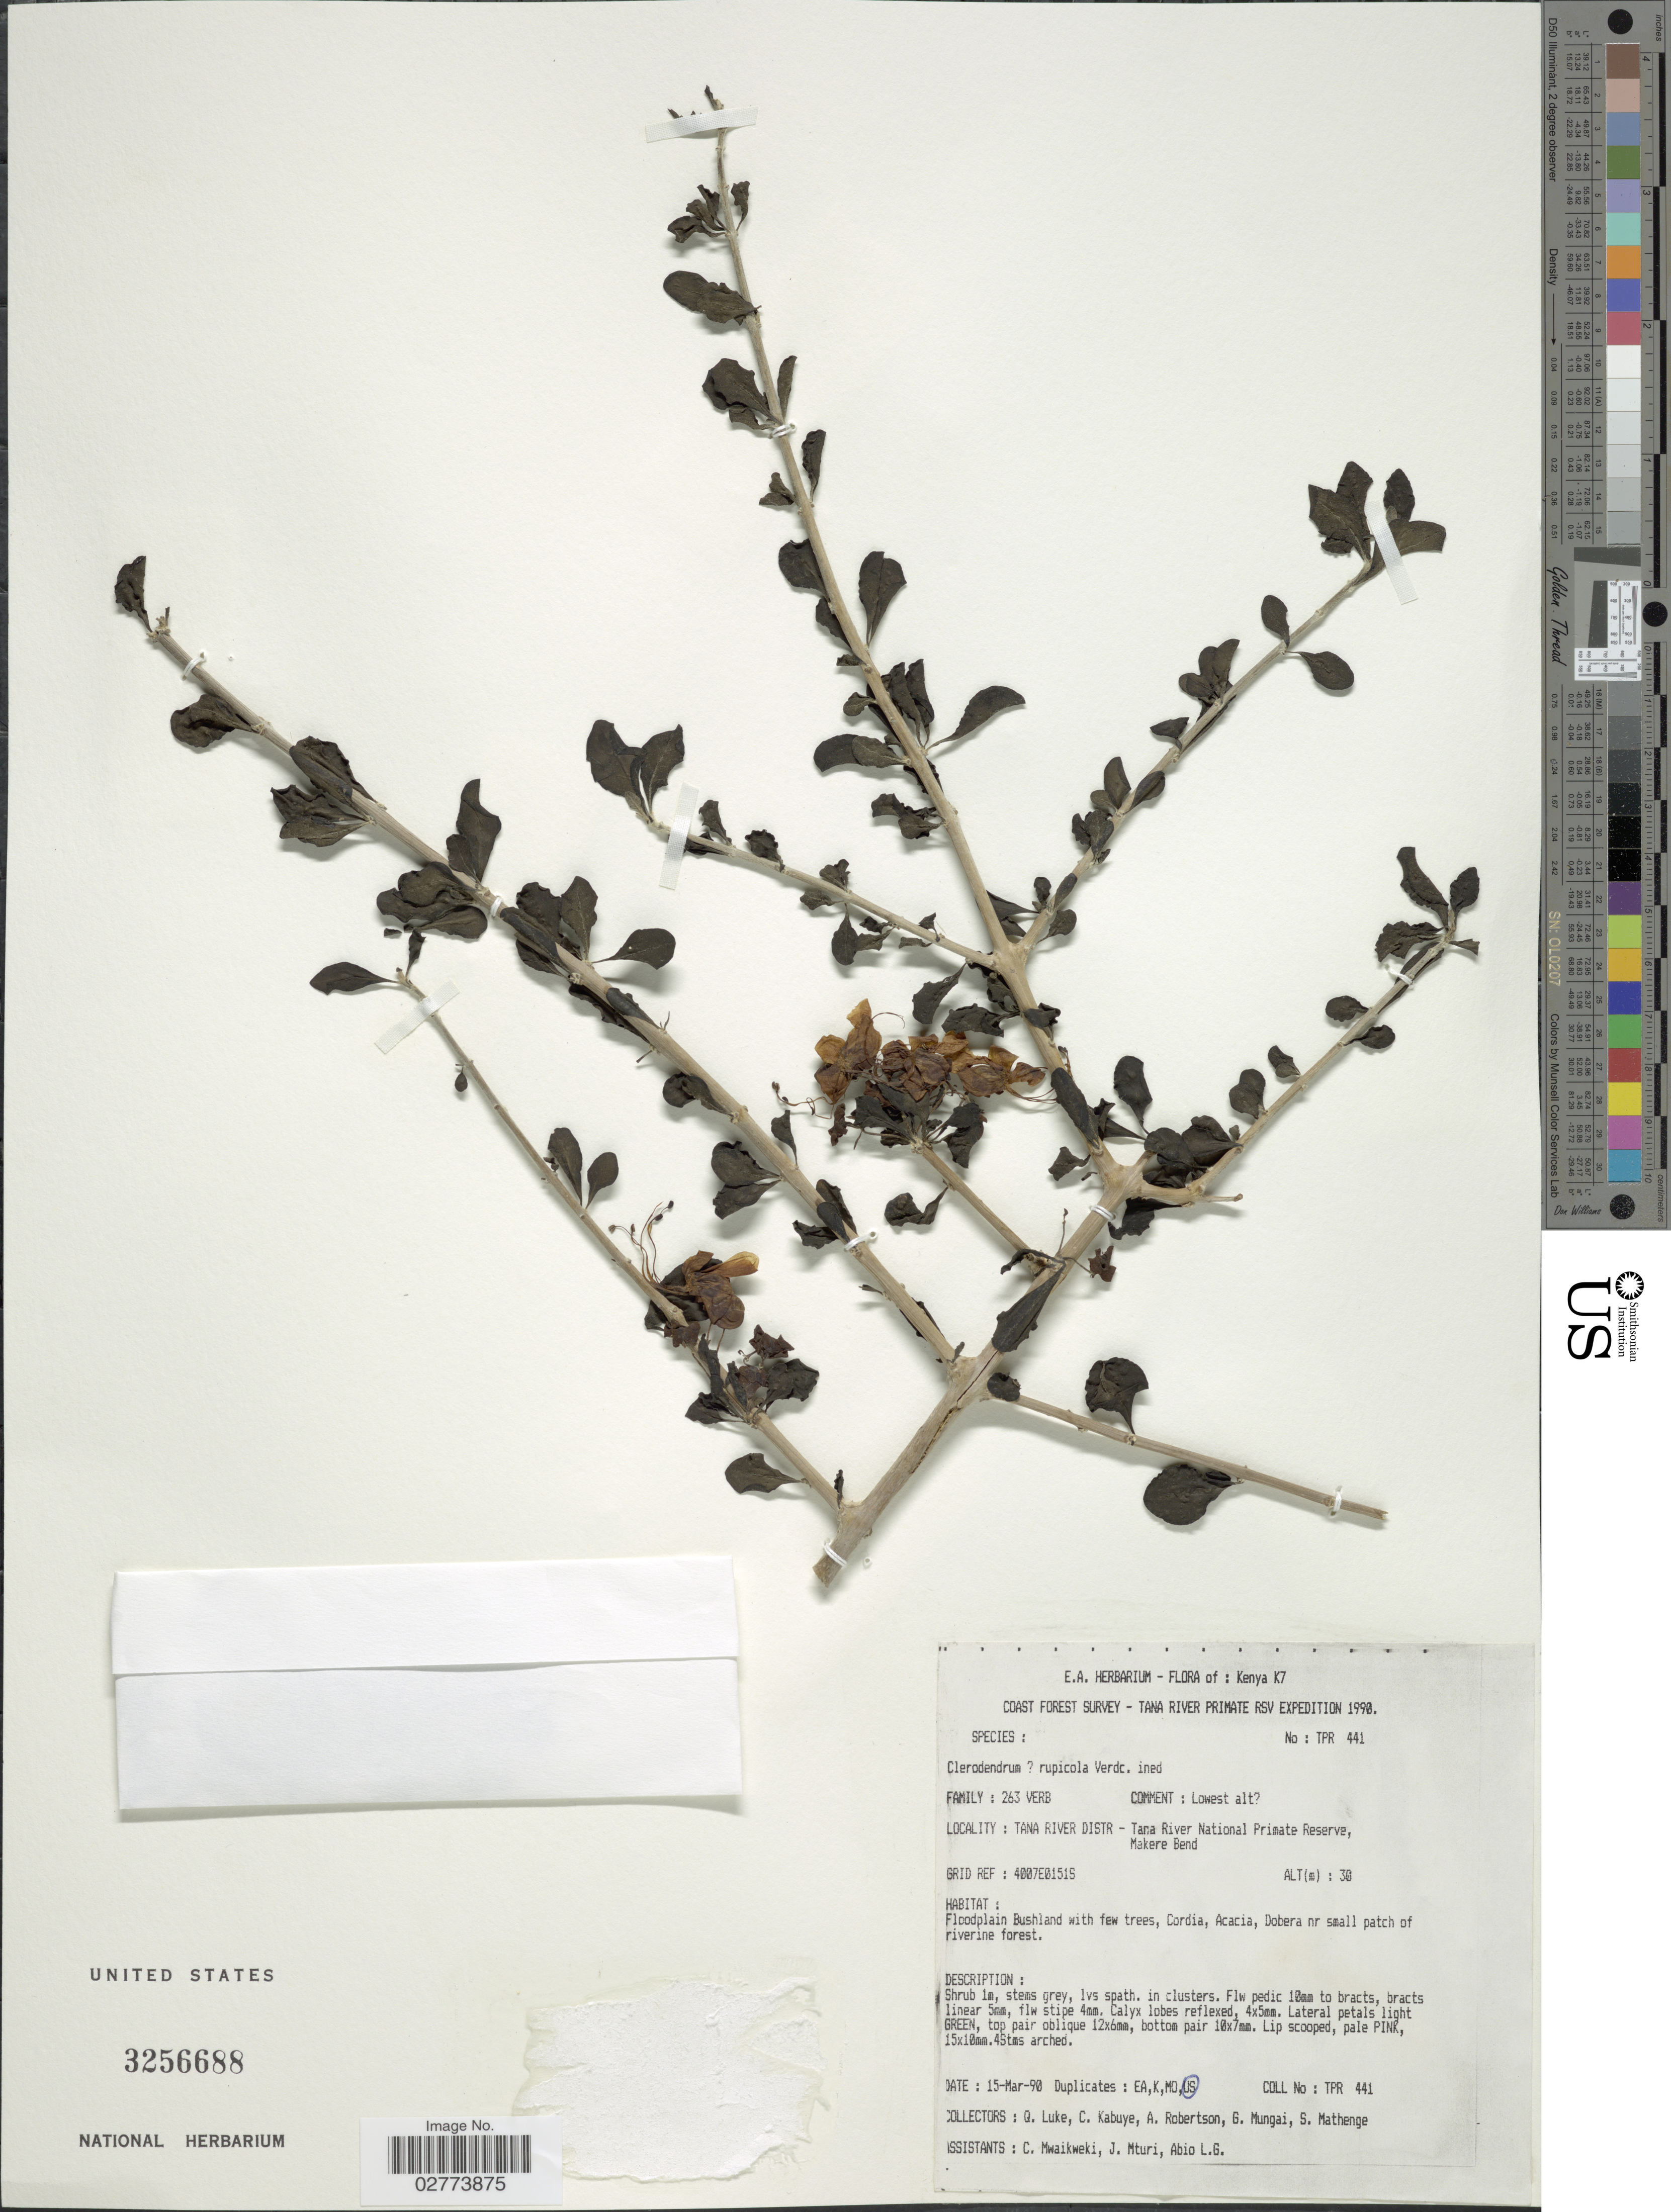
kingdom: Plantae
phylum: Tracheophyta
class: Magnoliopsida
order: Lamiales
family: Lamiaceae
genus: Clerodendrum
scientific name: Clerodendrum rupicola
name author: Verdc.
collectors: Q. Luke, C. Kabuye, A. Robertson, G. Mungai & et al.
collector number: TPR441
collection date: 1990-03-15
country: Kenya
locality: K7. Coast Forest Survey - Tana River Primate RSV. Tana River Distr - Tana River National Primate Reserve, Makere Bend.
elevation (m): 30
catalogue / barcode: US 3256688